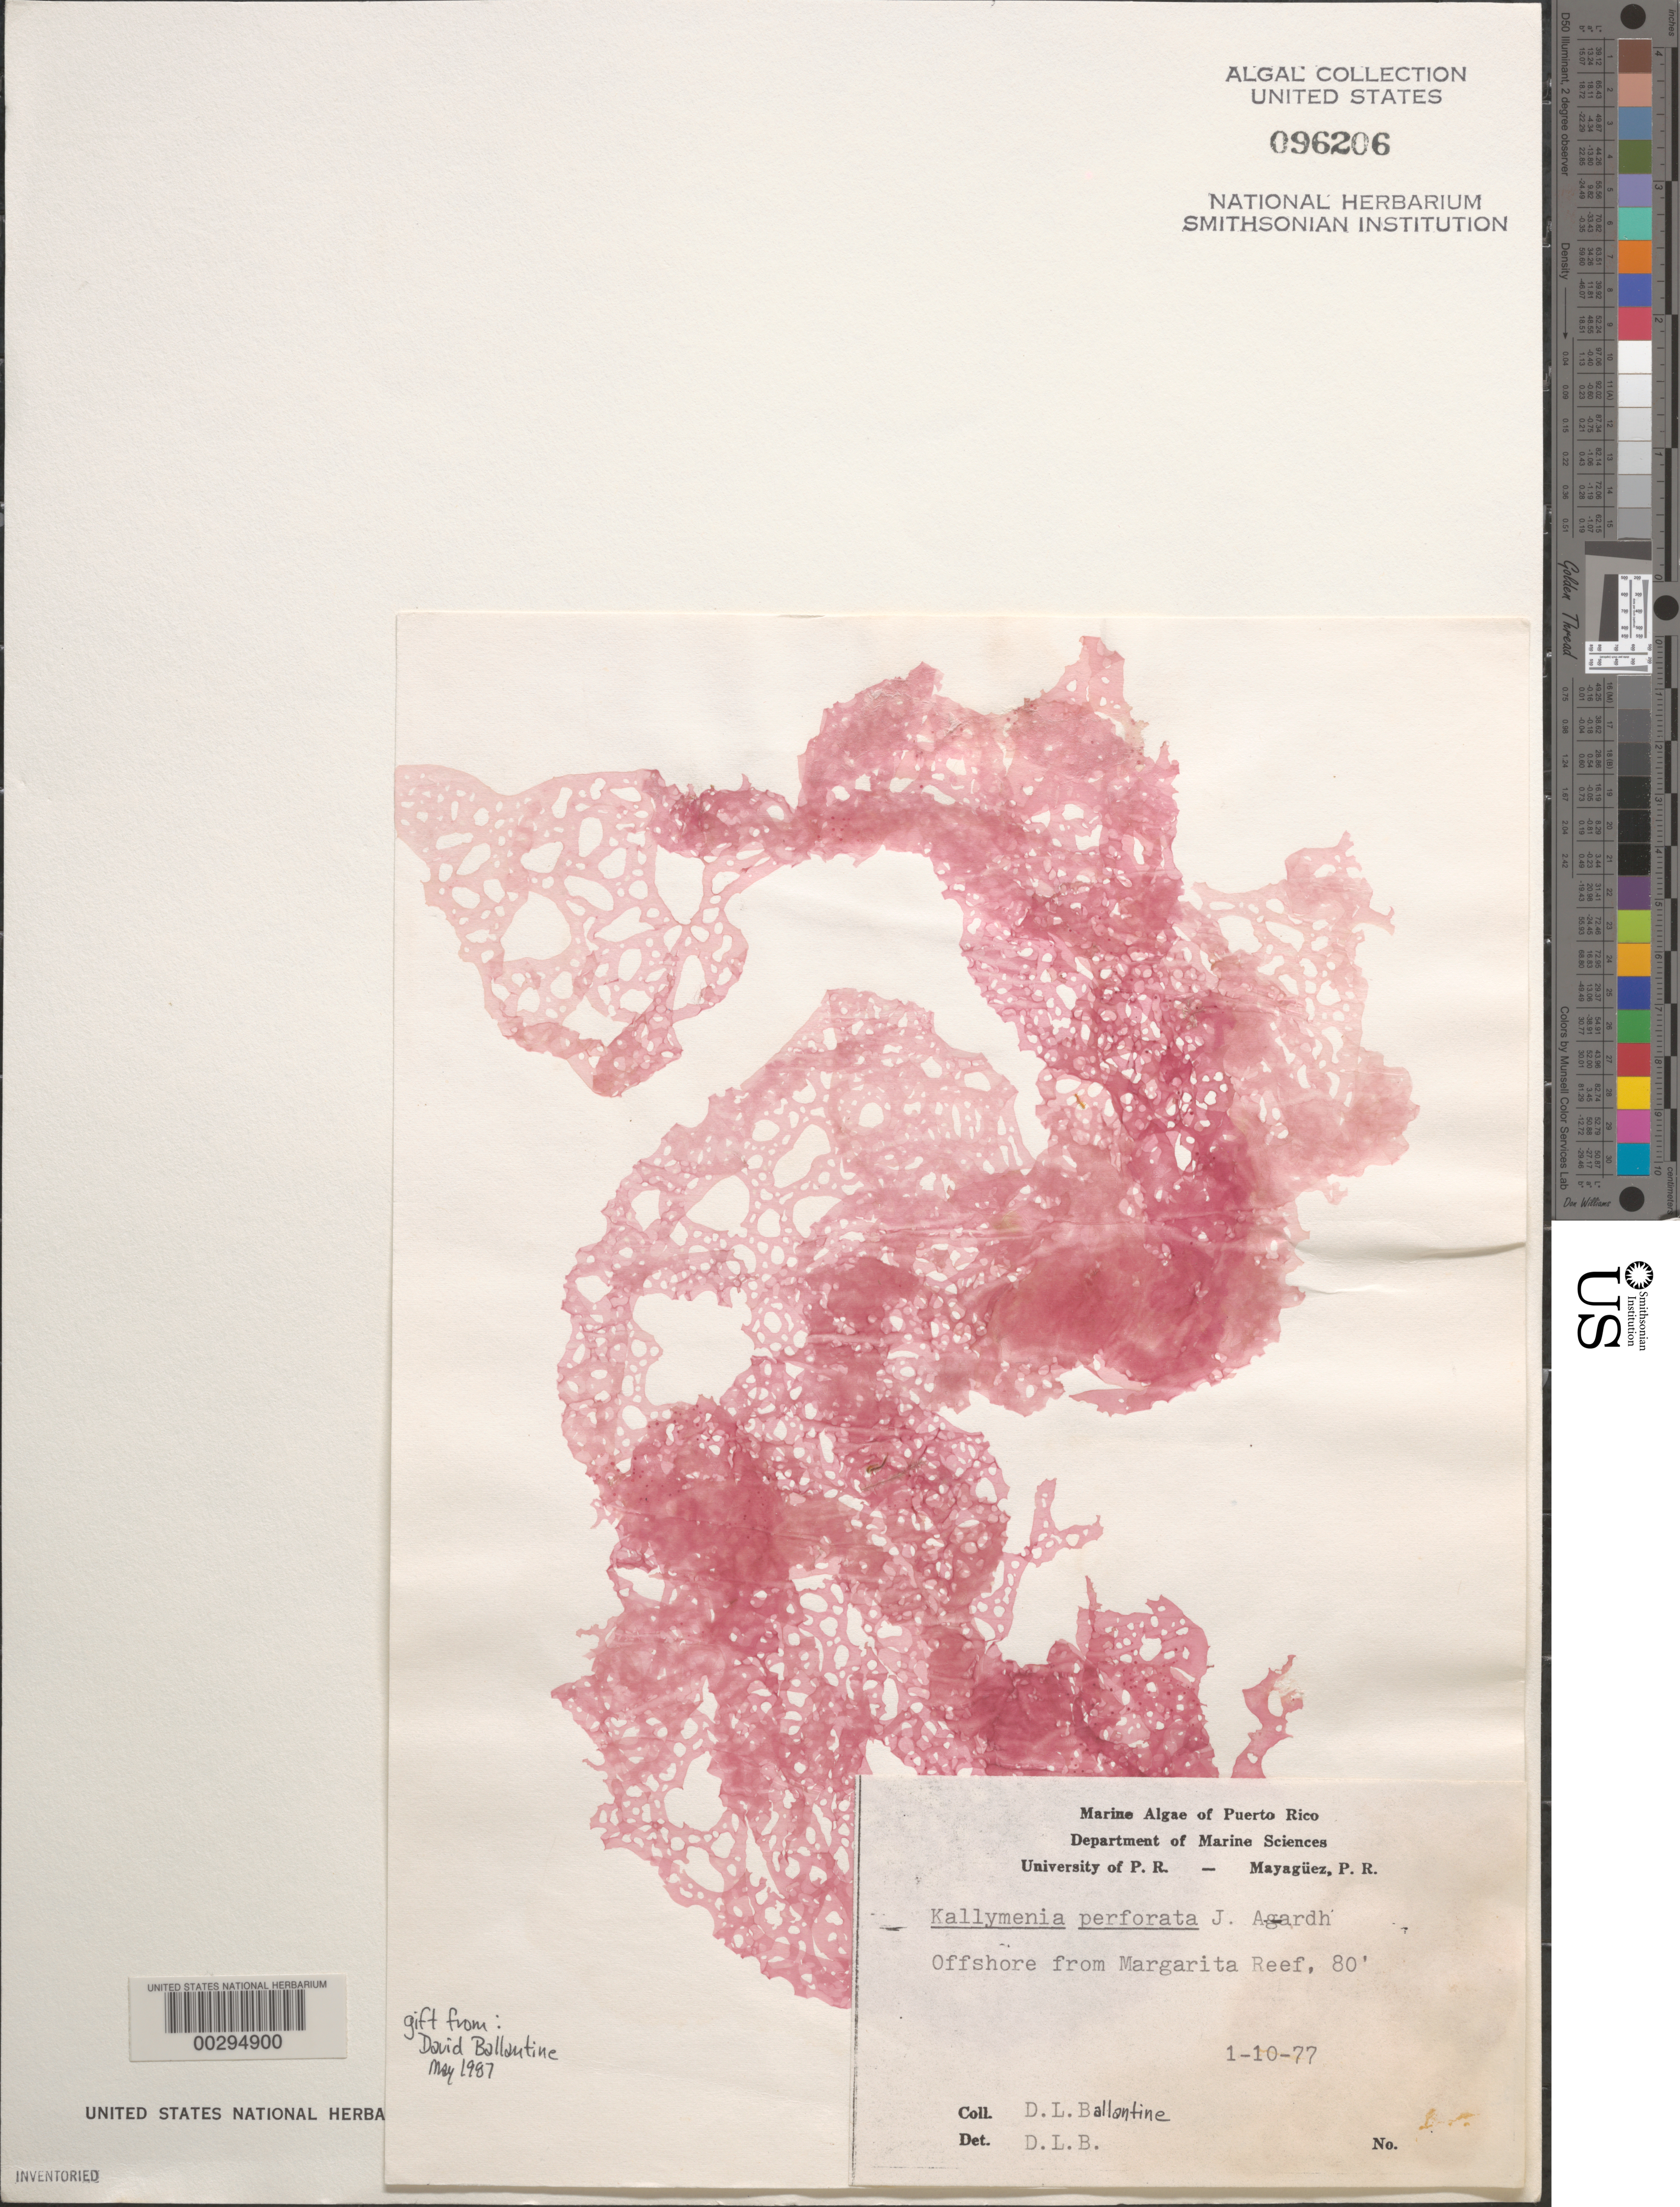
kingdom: Plantae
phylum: Rhodophyta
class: Florideophyceae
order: Gigartinales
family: Kallymeniaceae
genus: Kallymenia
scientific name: Kallymenia perforata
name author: J. Agardh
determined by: Ballantine, D. L.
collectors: D.L. Ballantine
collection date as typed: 01 Oct 1977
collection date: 1977-10-01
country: Puerto Rico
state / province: Lajas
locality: Off Margarita Reef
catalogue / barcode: US 96206